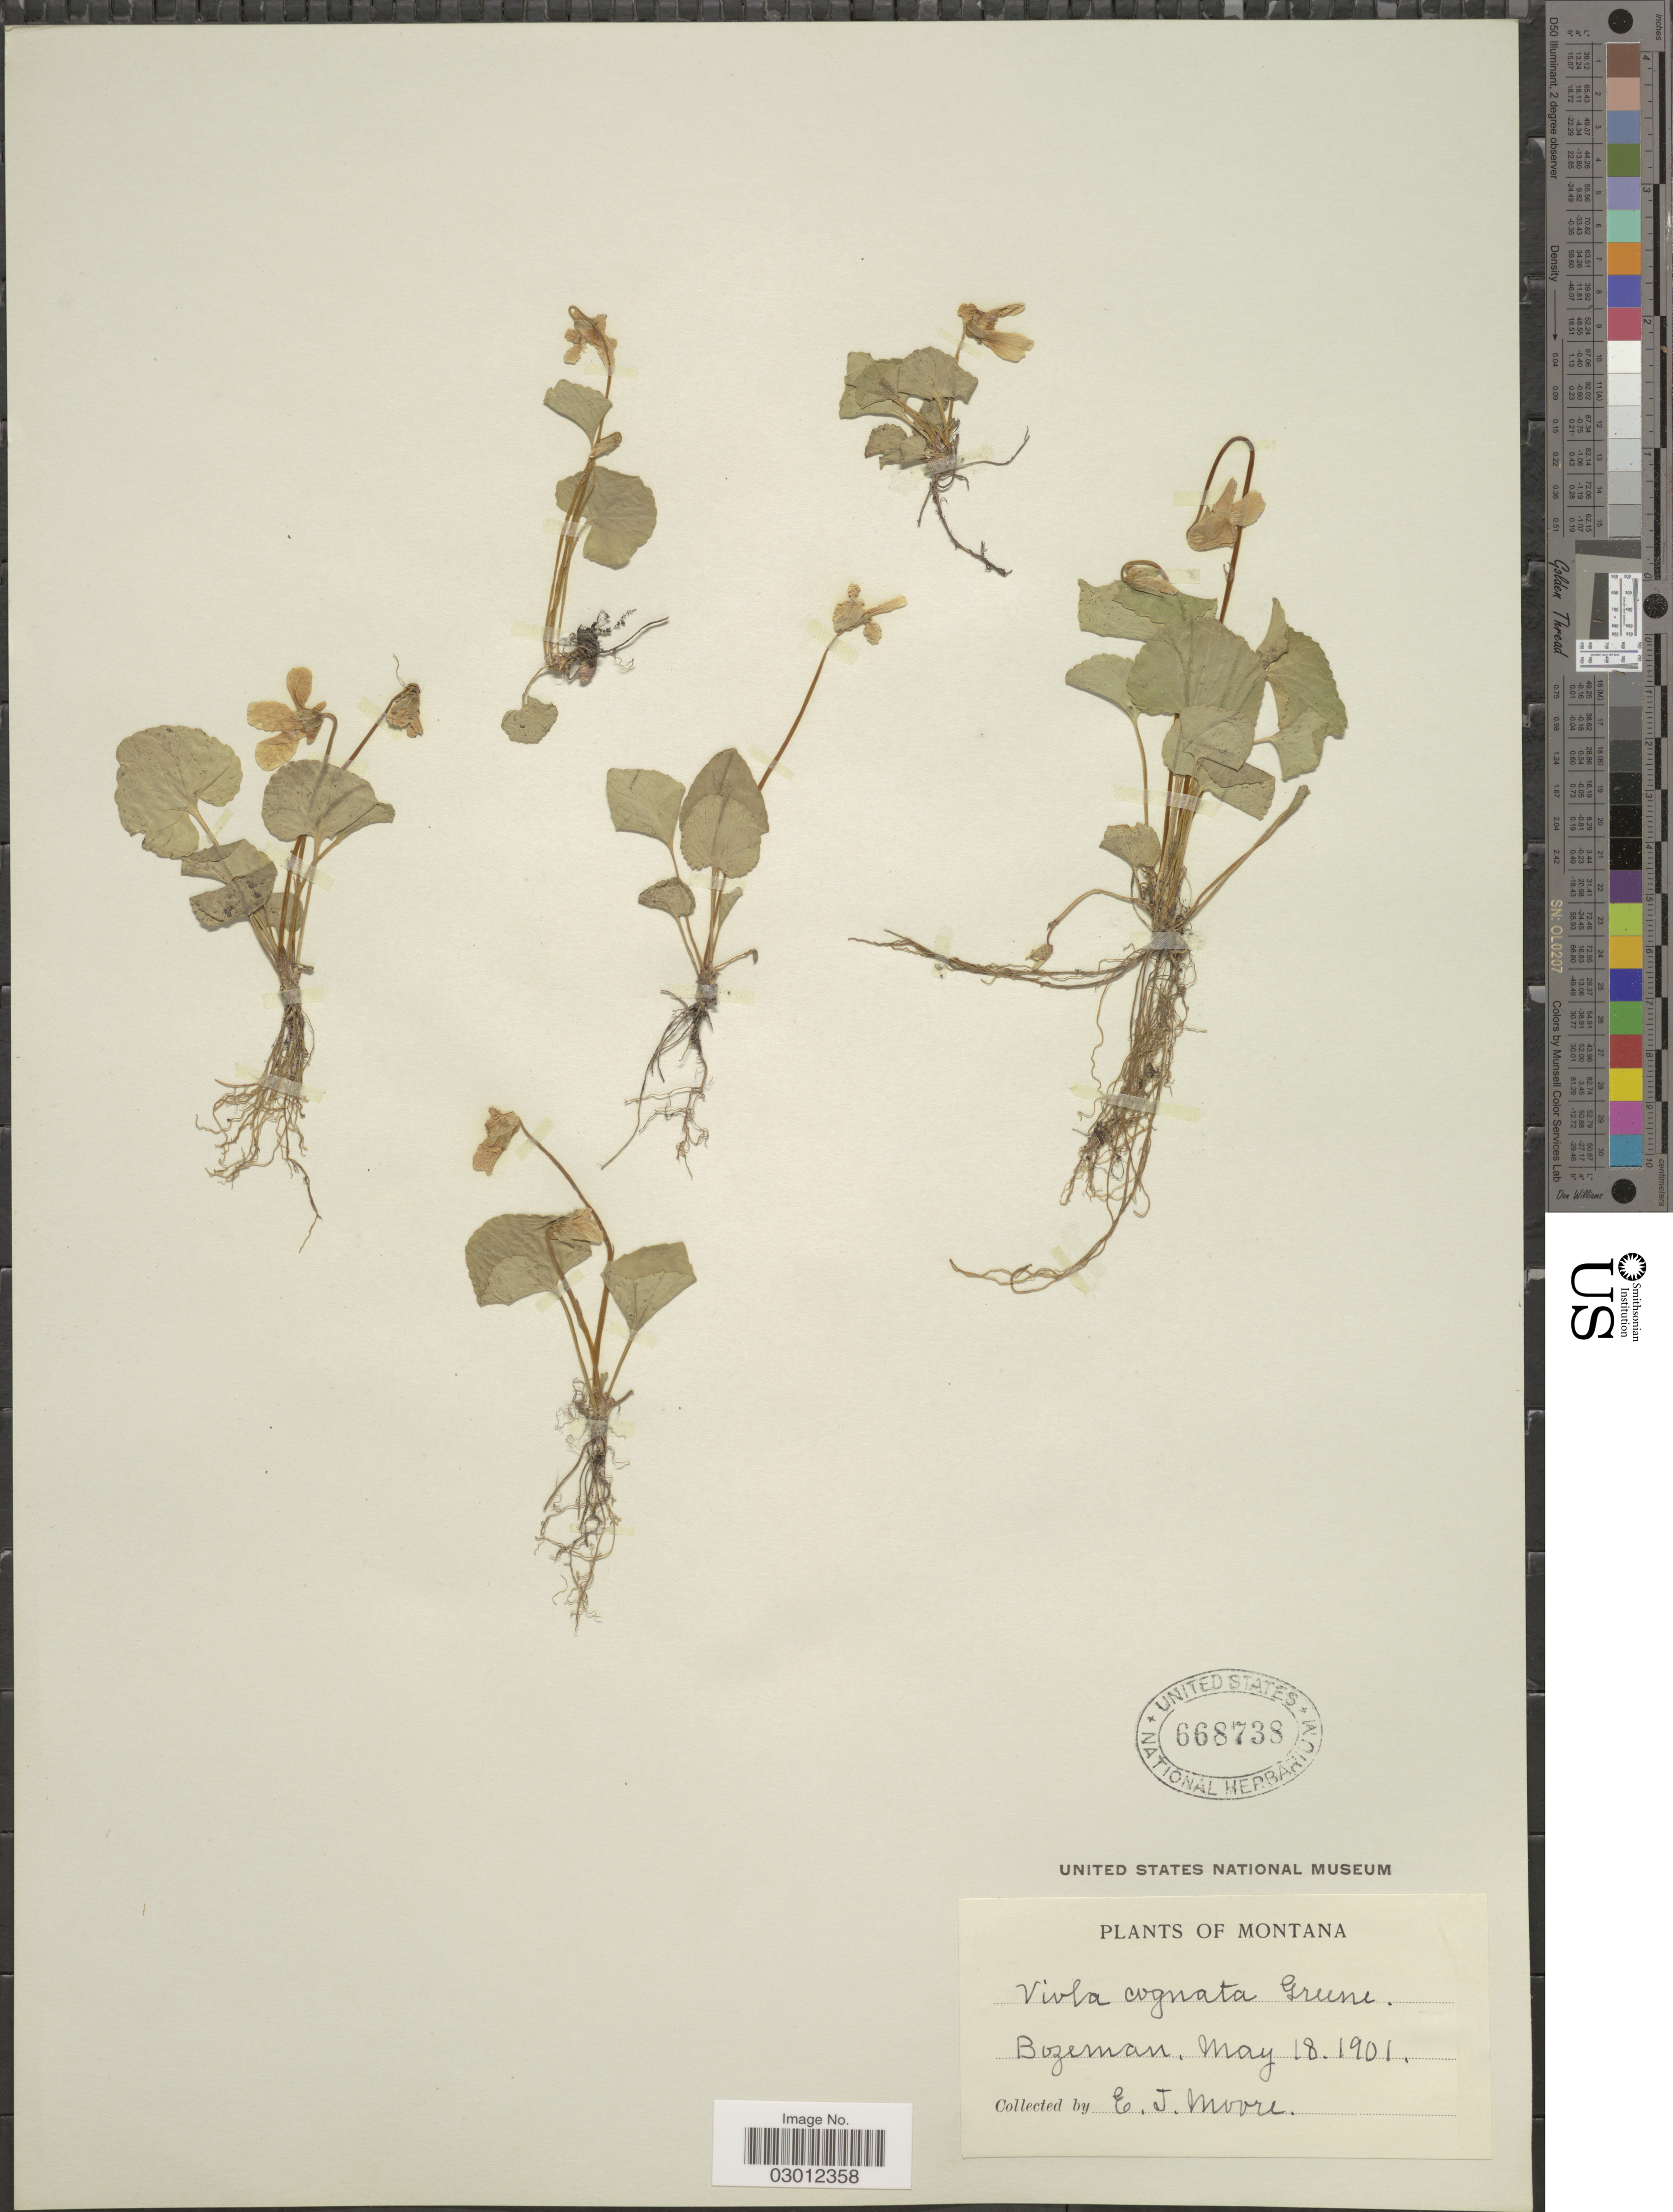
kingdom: Plantae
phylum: Tracheophyta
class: Magnoliopsida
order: Malpighiales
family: Violaceae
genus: Viola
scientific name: Viola nephrophylla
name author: Greene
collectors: E. Moore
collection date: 1901-05-18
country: United States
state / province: Montana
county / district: Gallatin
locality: Bozeman.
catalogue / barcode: US 668738